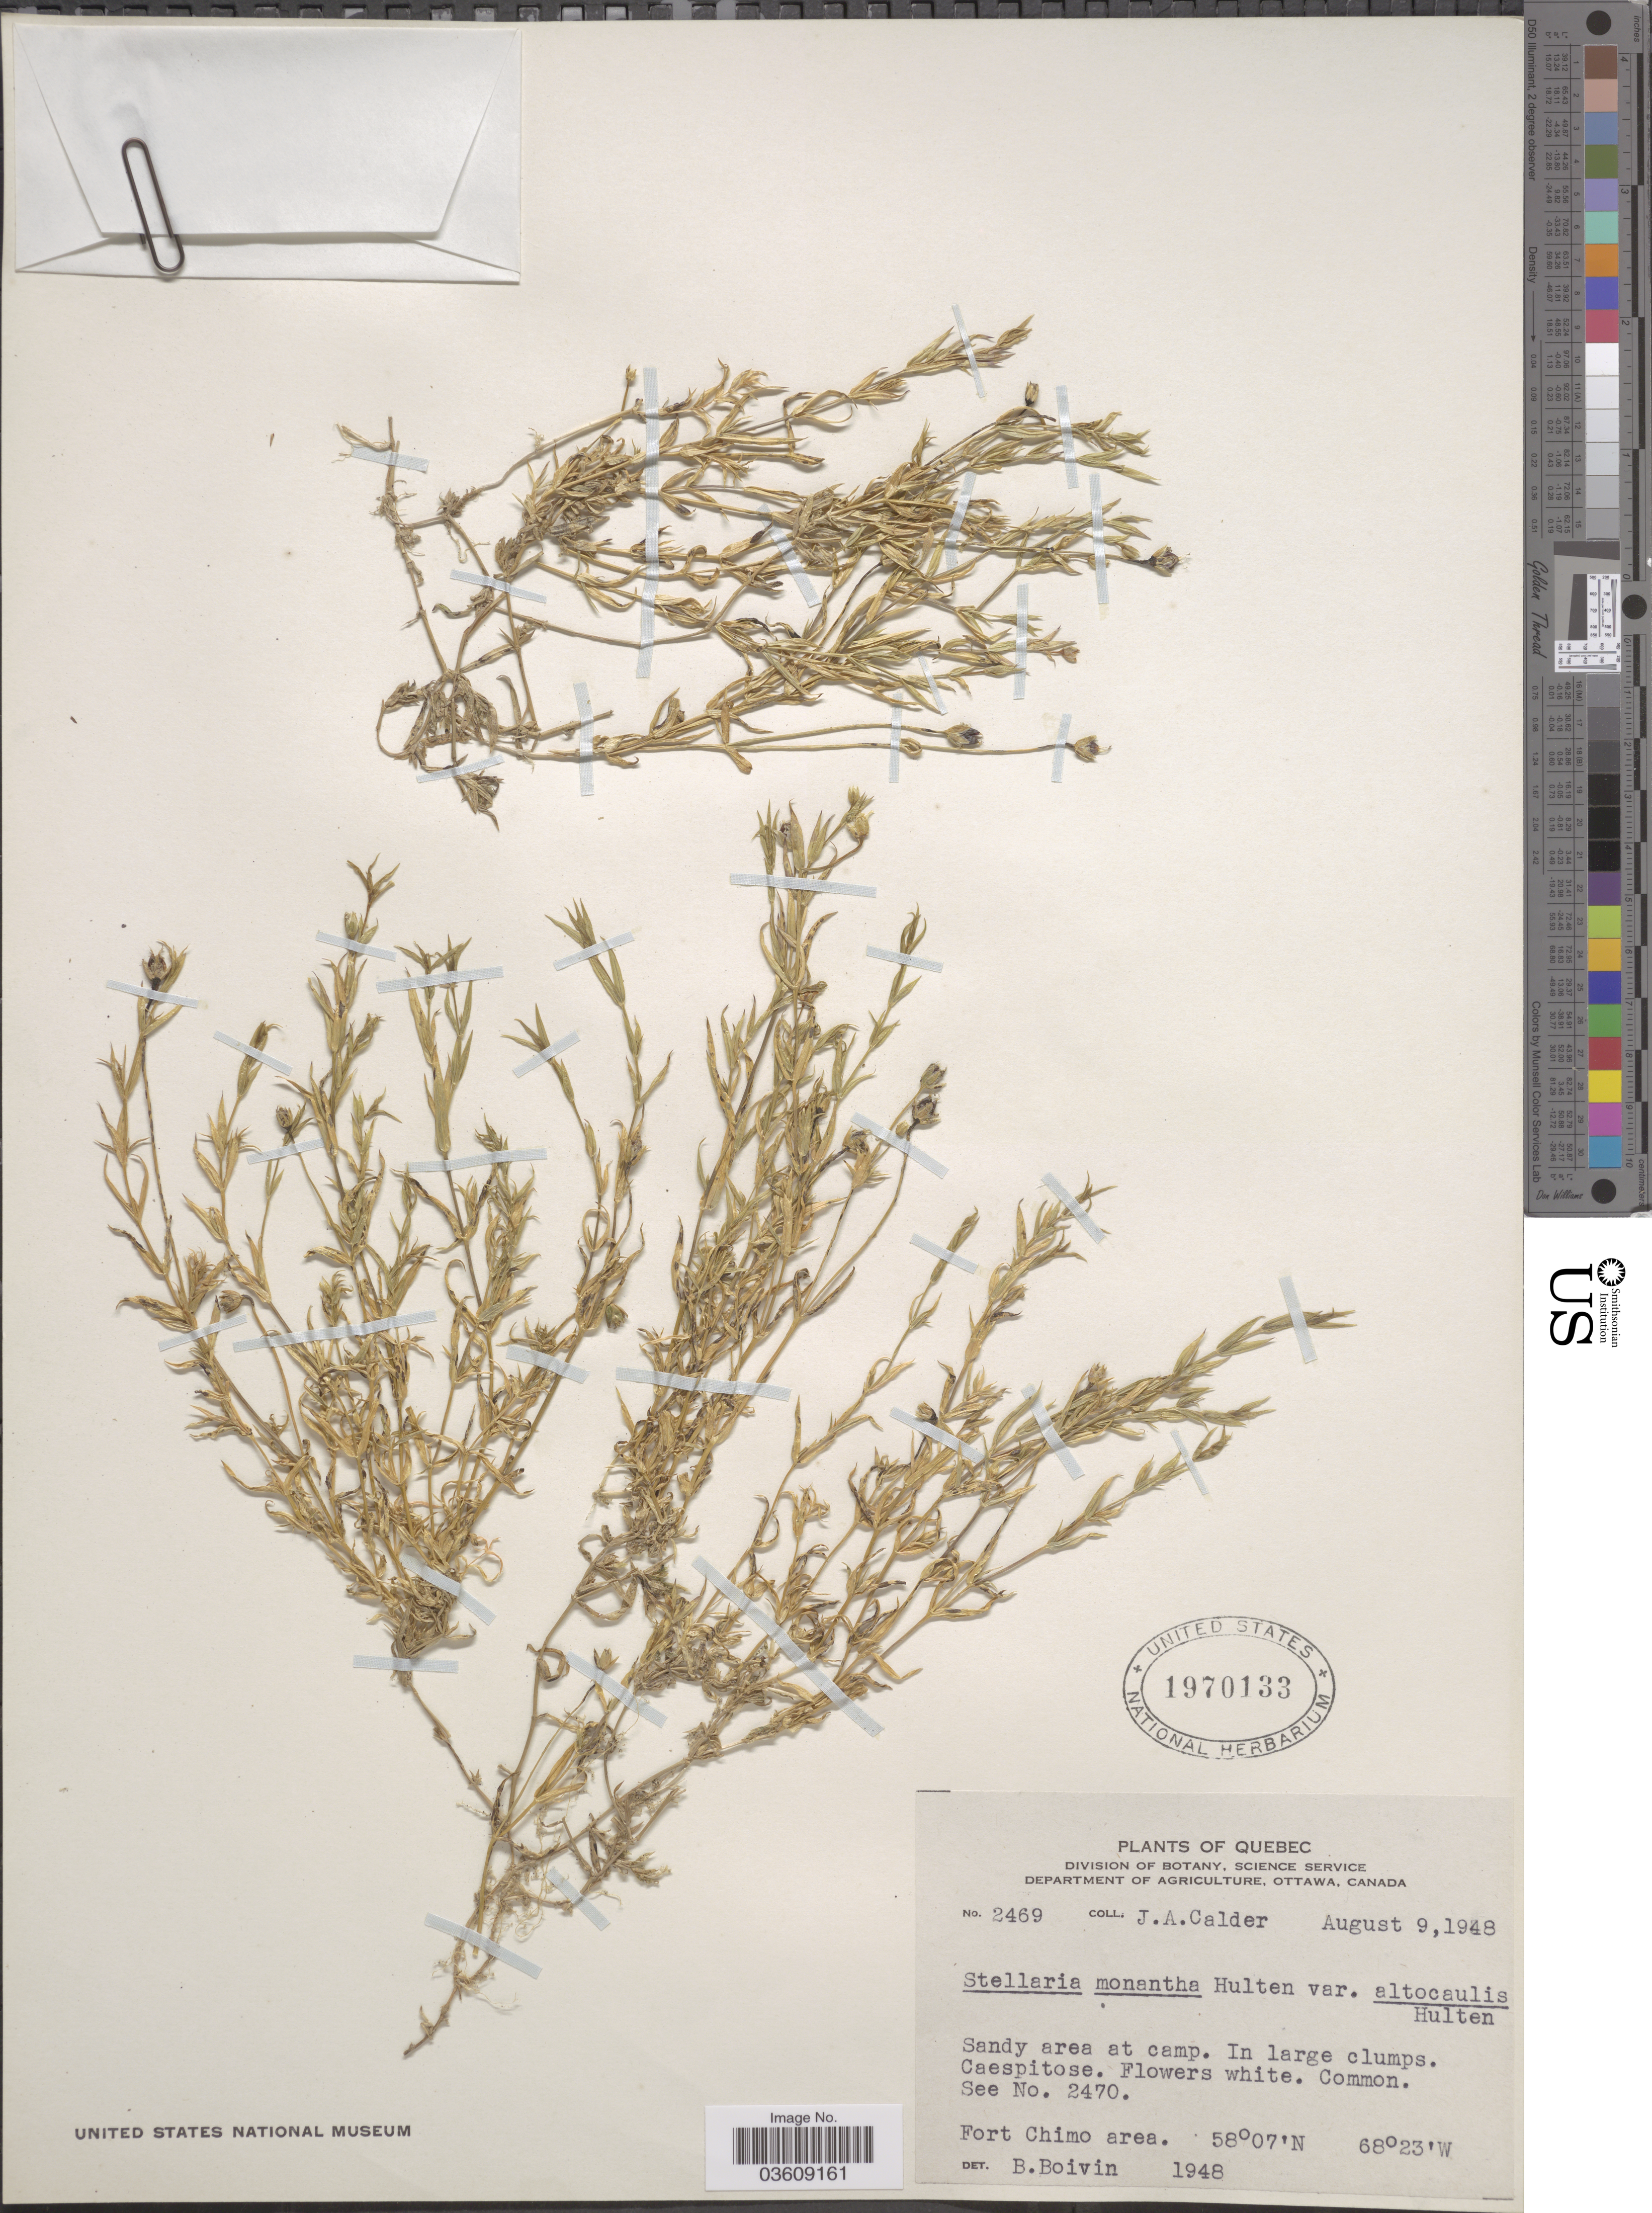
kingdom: Plantae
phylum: Tracheophyta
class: Magnoliopsida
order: Caryophyllales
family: Caryophyllaceae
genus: Stellaria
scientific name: Stellaria monantha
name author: Hultén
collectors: J. A. Calder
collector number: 2469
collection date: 1948-08-09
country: Canada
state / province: Quebec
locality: Fort Chimo Area.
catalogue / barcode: US 1970133